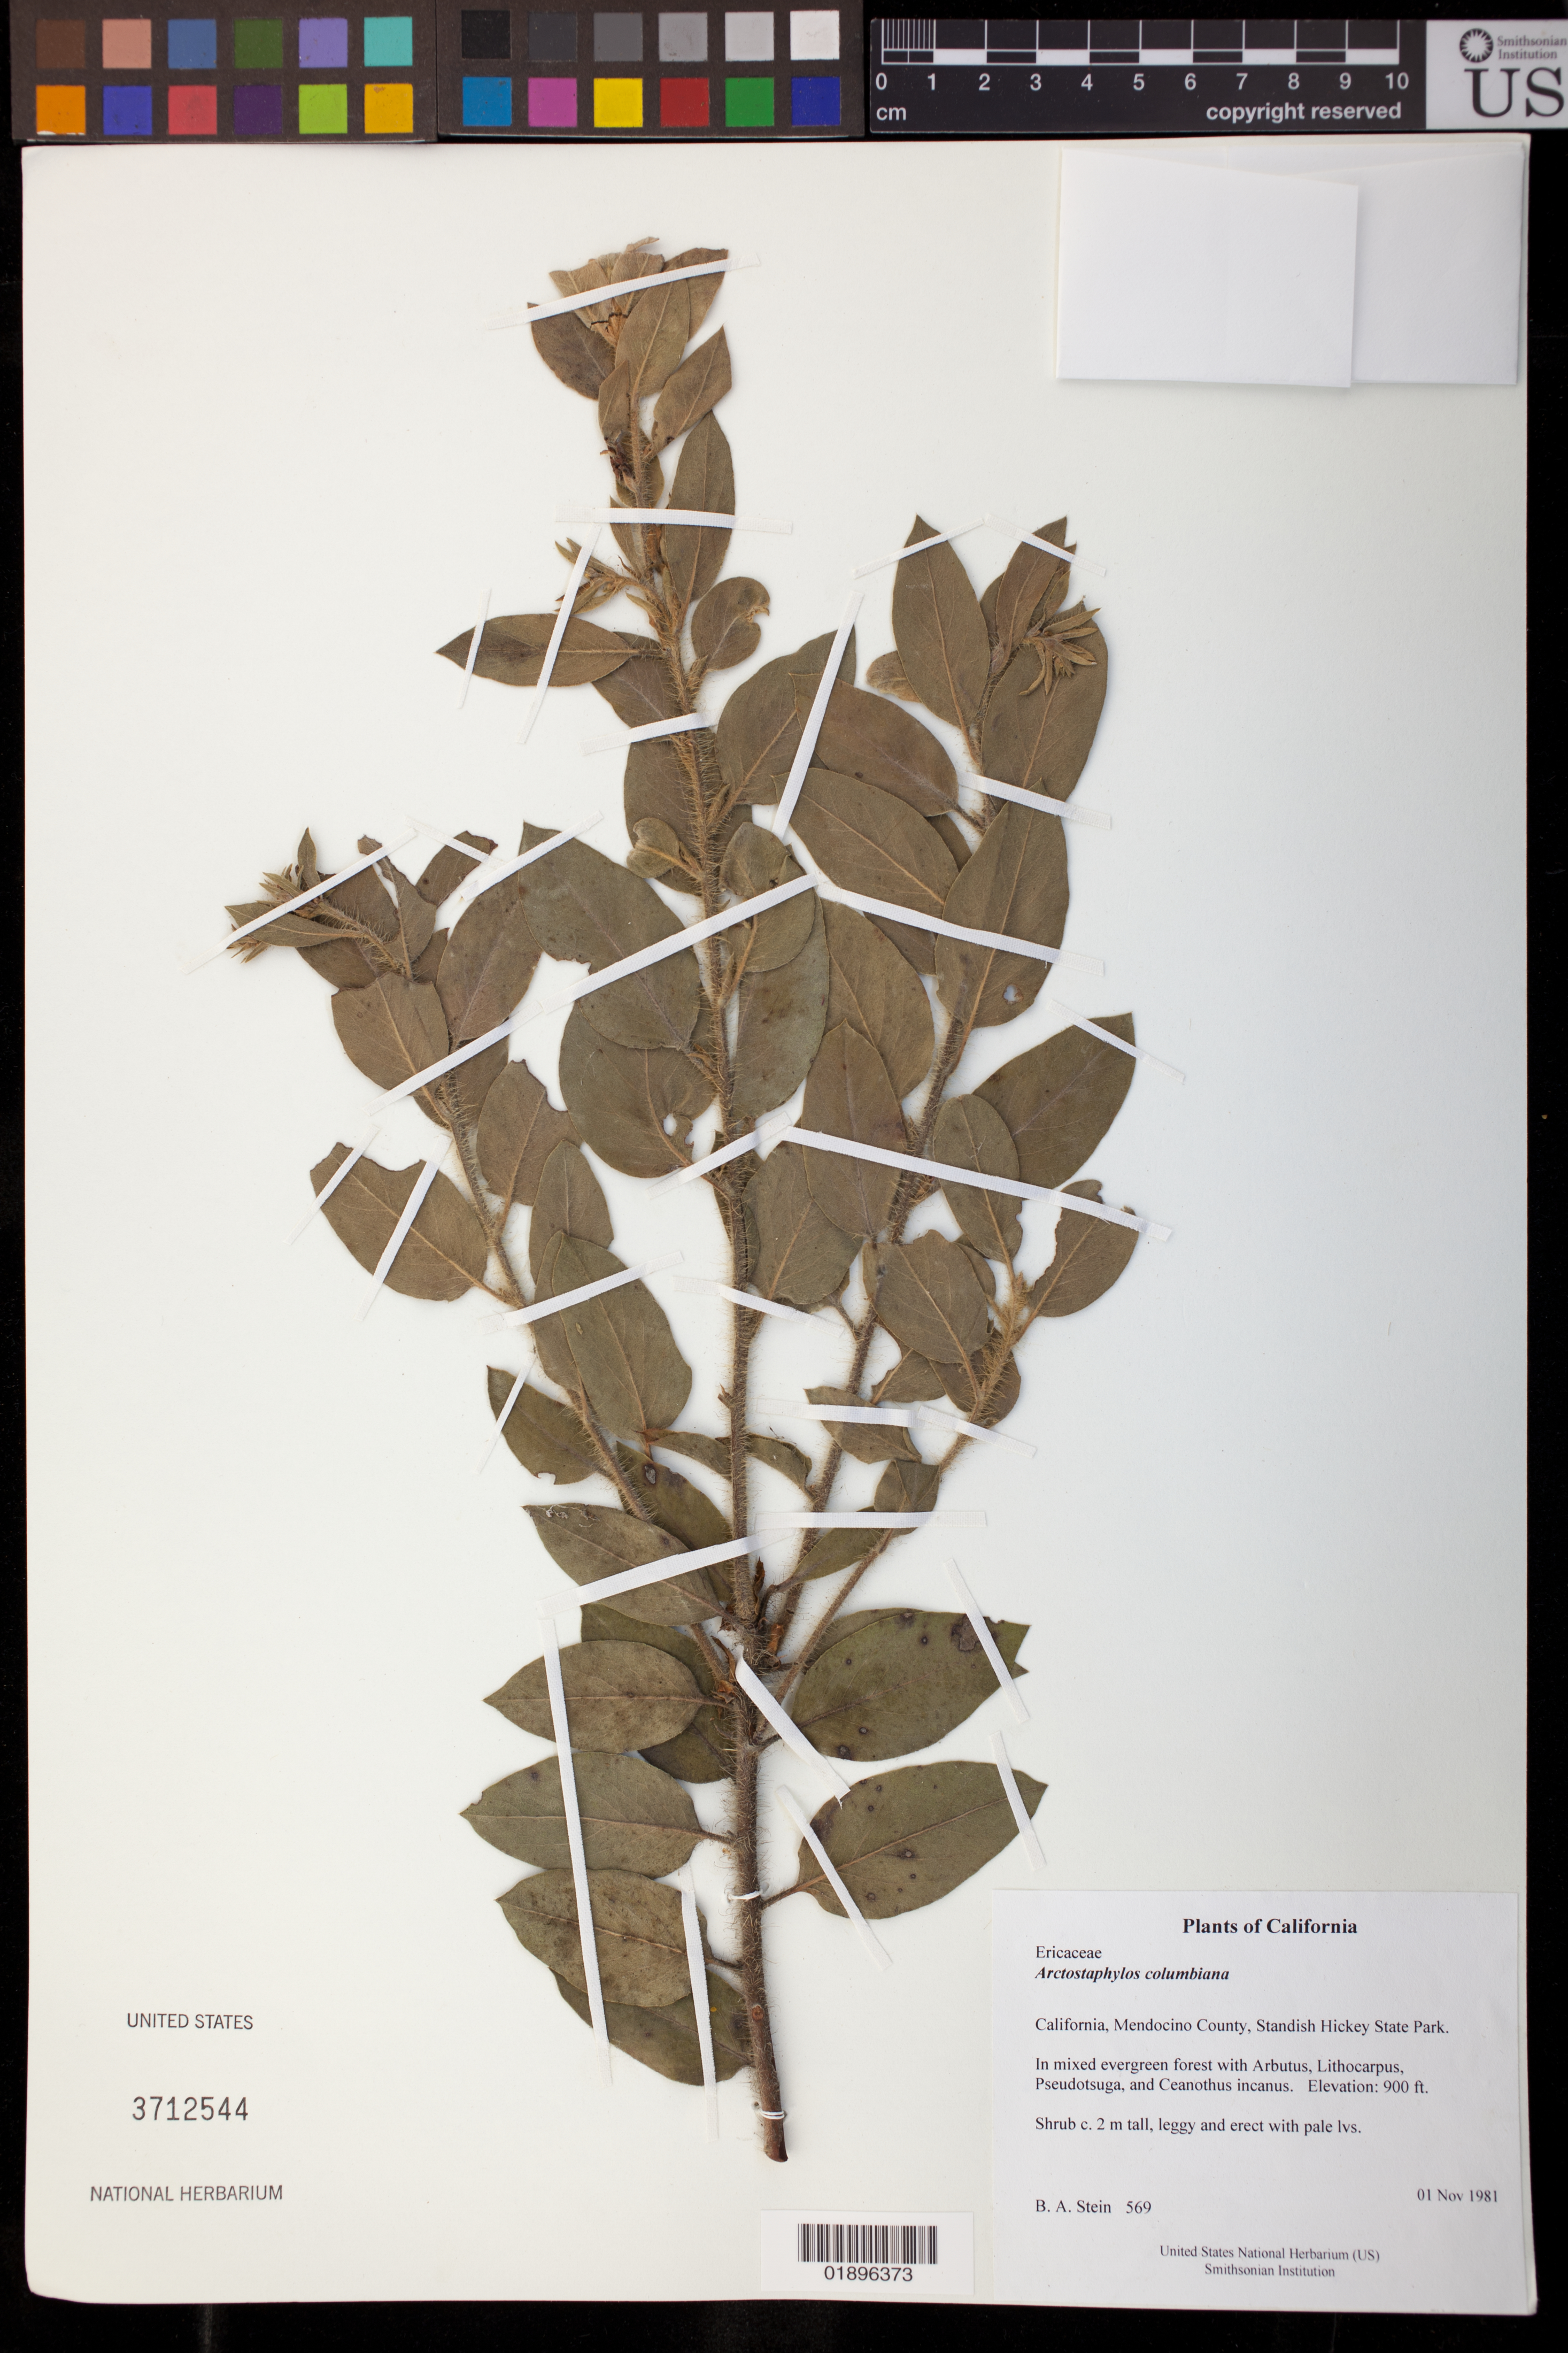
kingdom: Plantae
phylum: Tracheophyta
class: Magnoliopsida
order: Ericales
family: Ericaceae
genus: Arctostaphylos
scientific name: Arctostaphylos columbiana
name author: Piper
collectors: B. A. Stein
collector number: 569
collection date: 1981-11-01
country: United States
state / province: California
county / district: Mendocino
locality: Standish Hickey State Park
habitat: Mixed evergreen forest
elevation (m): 274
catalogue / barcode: US 3712544